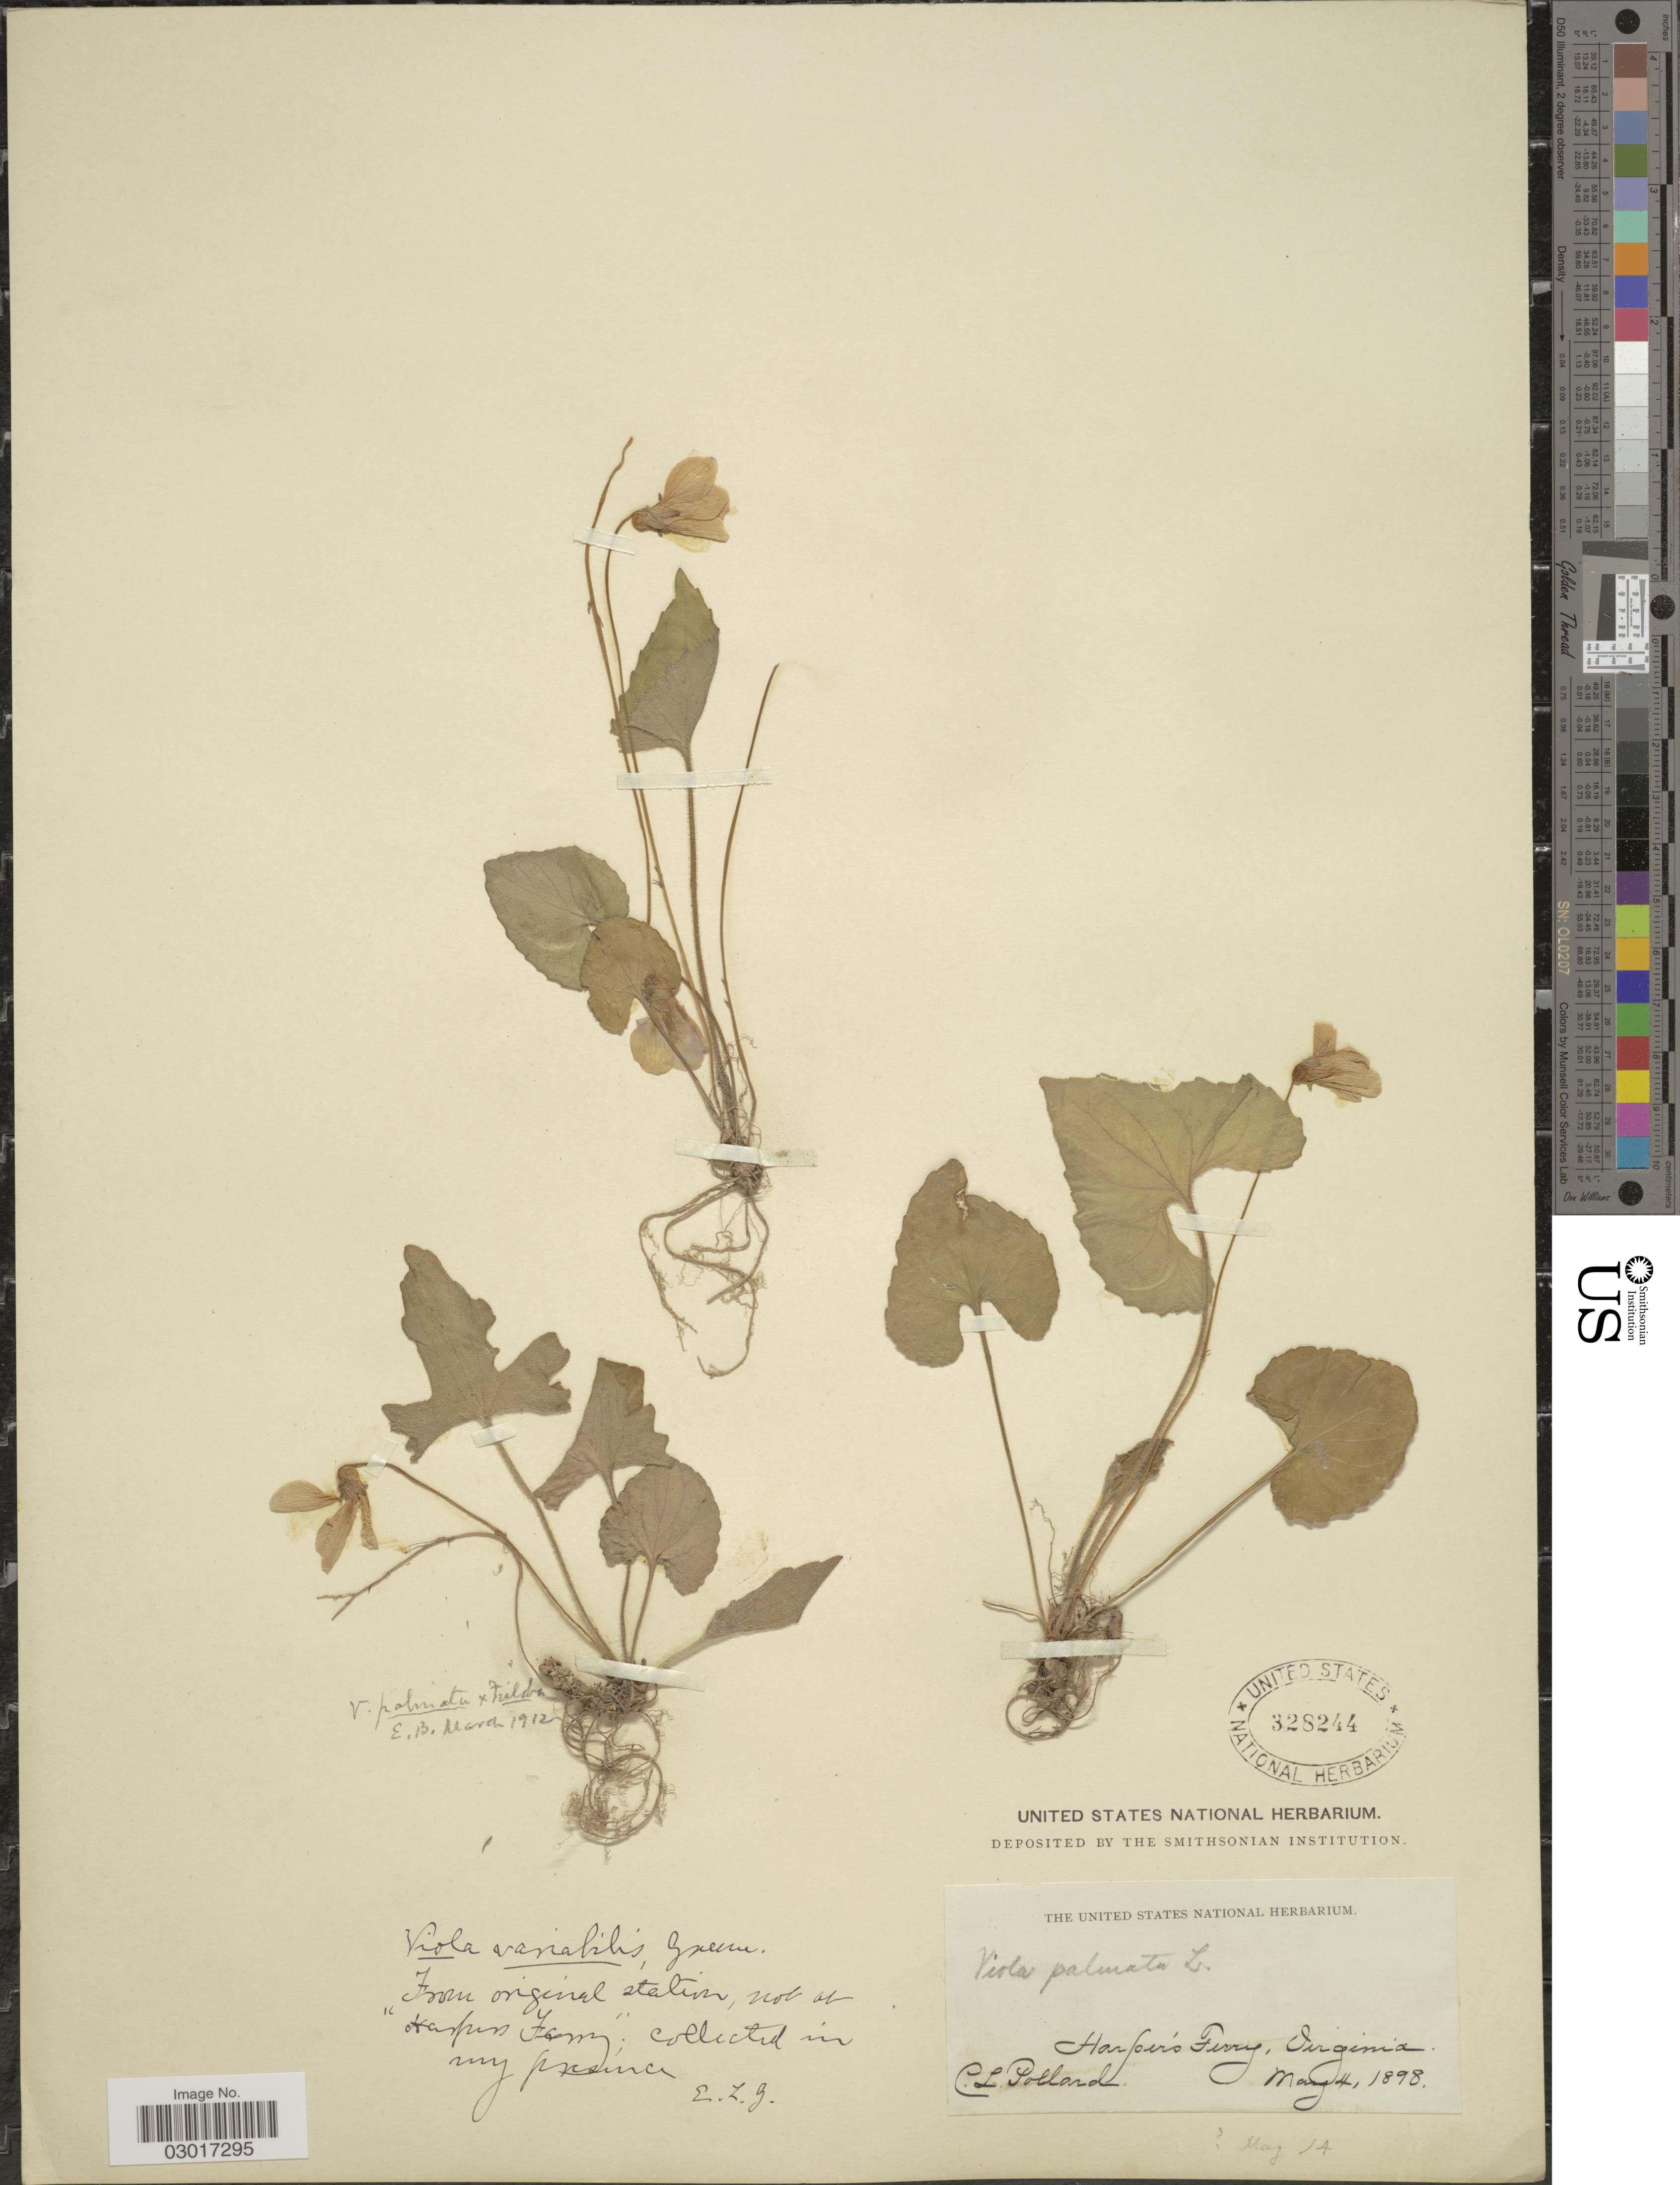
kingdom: Plantae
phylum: Tracheophyta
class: Magnoliopsida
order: Malpighiales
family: Violaceae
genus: Viola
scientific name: Viola triloba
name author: Schwein.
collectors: C. L. Pollard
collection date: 1898-05-04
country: United States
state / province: West Virginia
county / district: Jefferson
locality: Harper's Ferry.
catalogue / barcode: US 328244